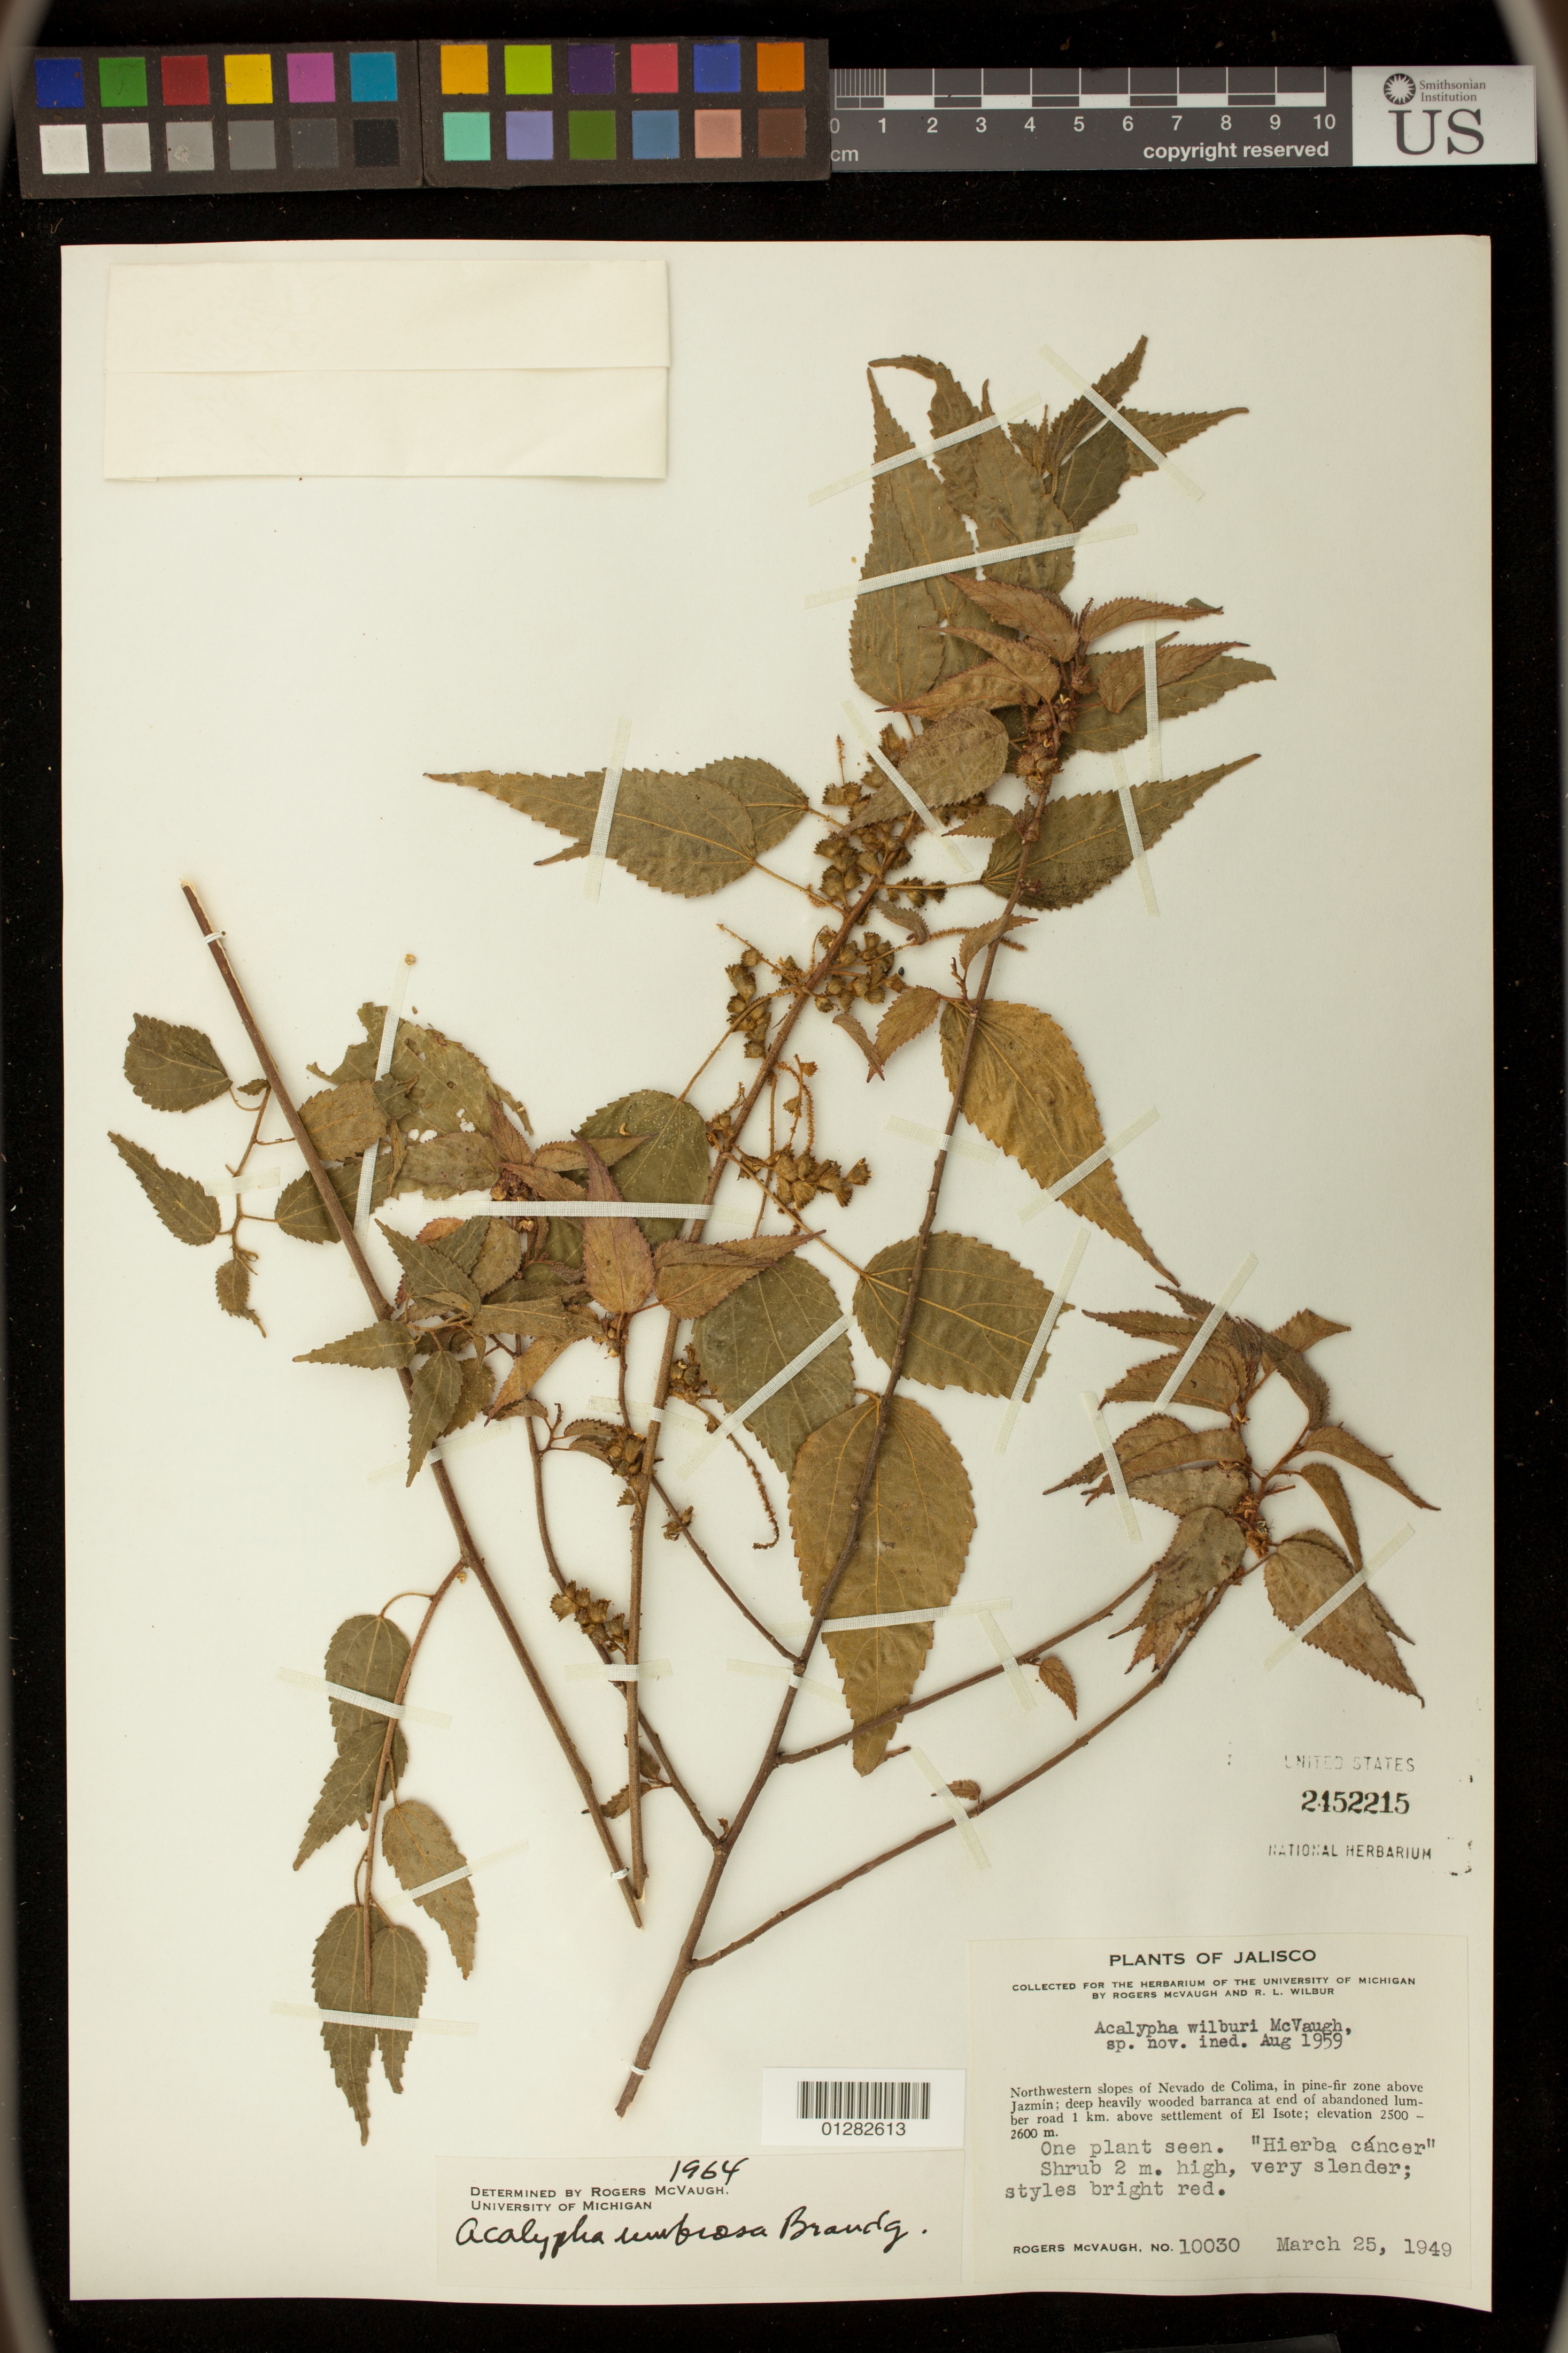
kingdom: Plantae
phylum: Tracheophyta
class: Magnoliopsida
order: Malpighiales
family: Euphorbiaceae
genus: Acalypha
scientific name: Acalypha umbrosa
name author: Brandegee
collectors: C. G. Pringle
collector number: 10030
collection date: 1949-03-25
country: Mexico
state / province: Jalisco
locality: Northwestern slopes of Nevado de Colima, in pine-fir zone above Jazmin; deep heavily wooded barranca at end of abandoned lumber road 1 km above settlement of El Isote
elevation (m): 2500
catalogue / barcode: US 2452215